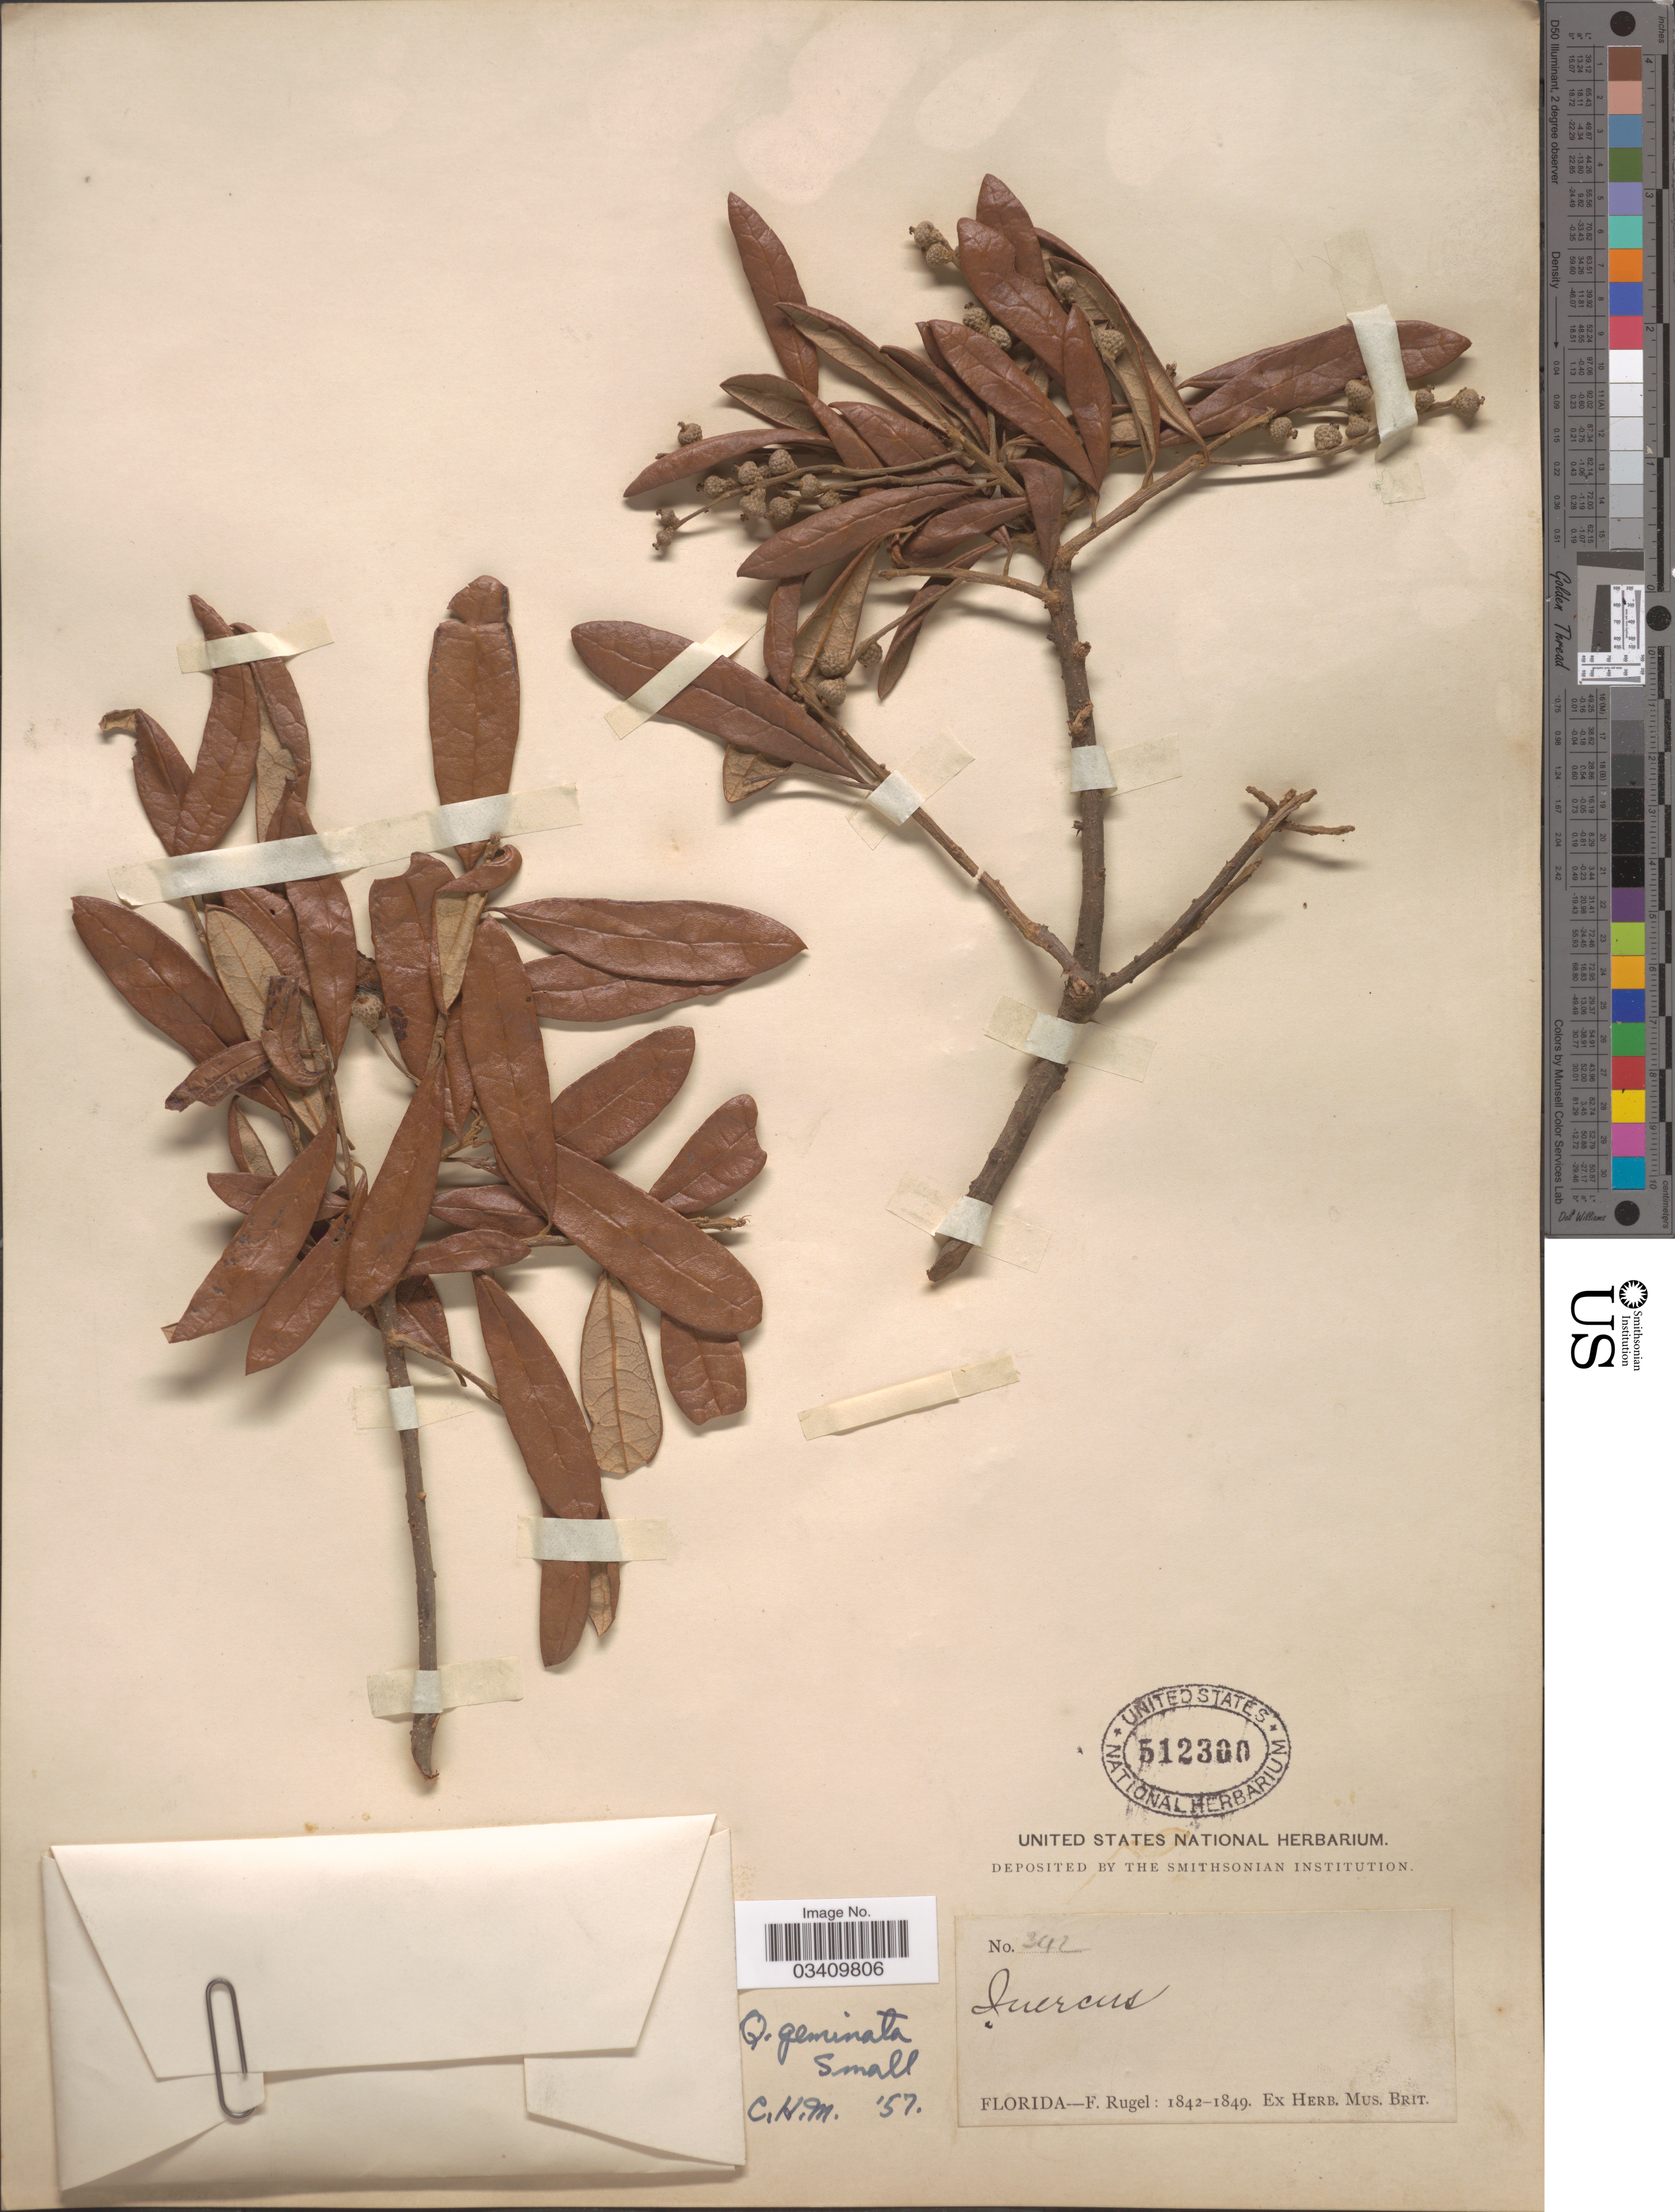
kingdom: Plantae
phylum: Tracheophyta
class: Magnoliopsida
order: Fagales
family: Fagaceae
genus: Quercus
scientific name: Quercus virginiana var. maritima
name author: (Michx.) Sarg.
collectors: F. Rugel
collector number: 342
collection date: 1842/1849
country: United States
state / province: Florida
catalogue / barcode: US 512300